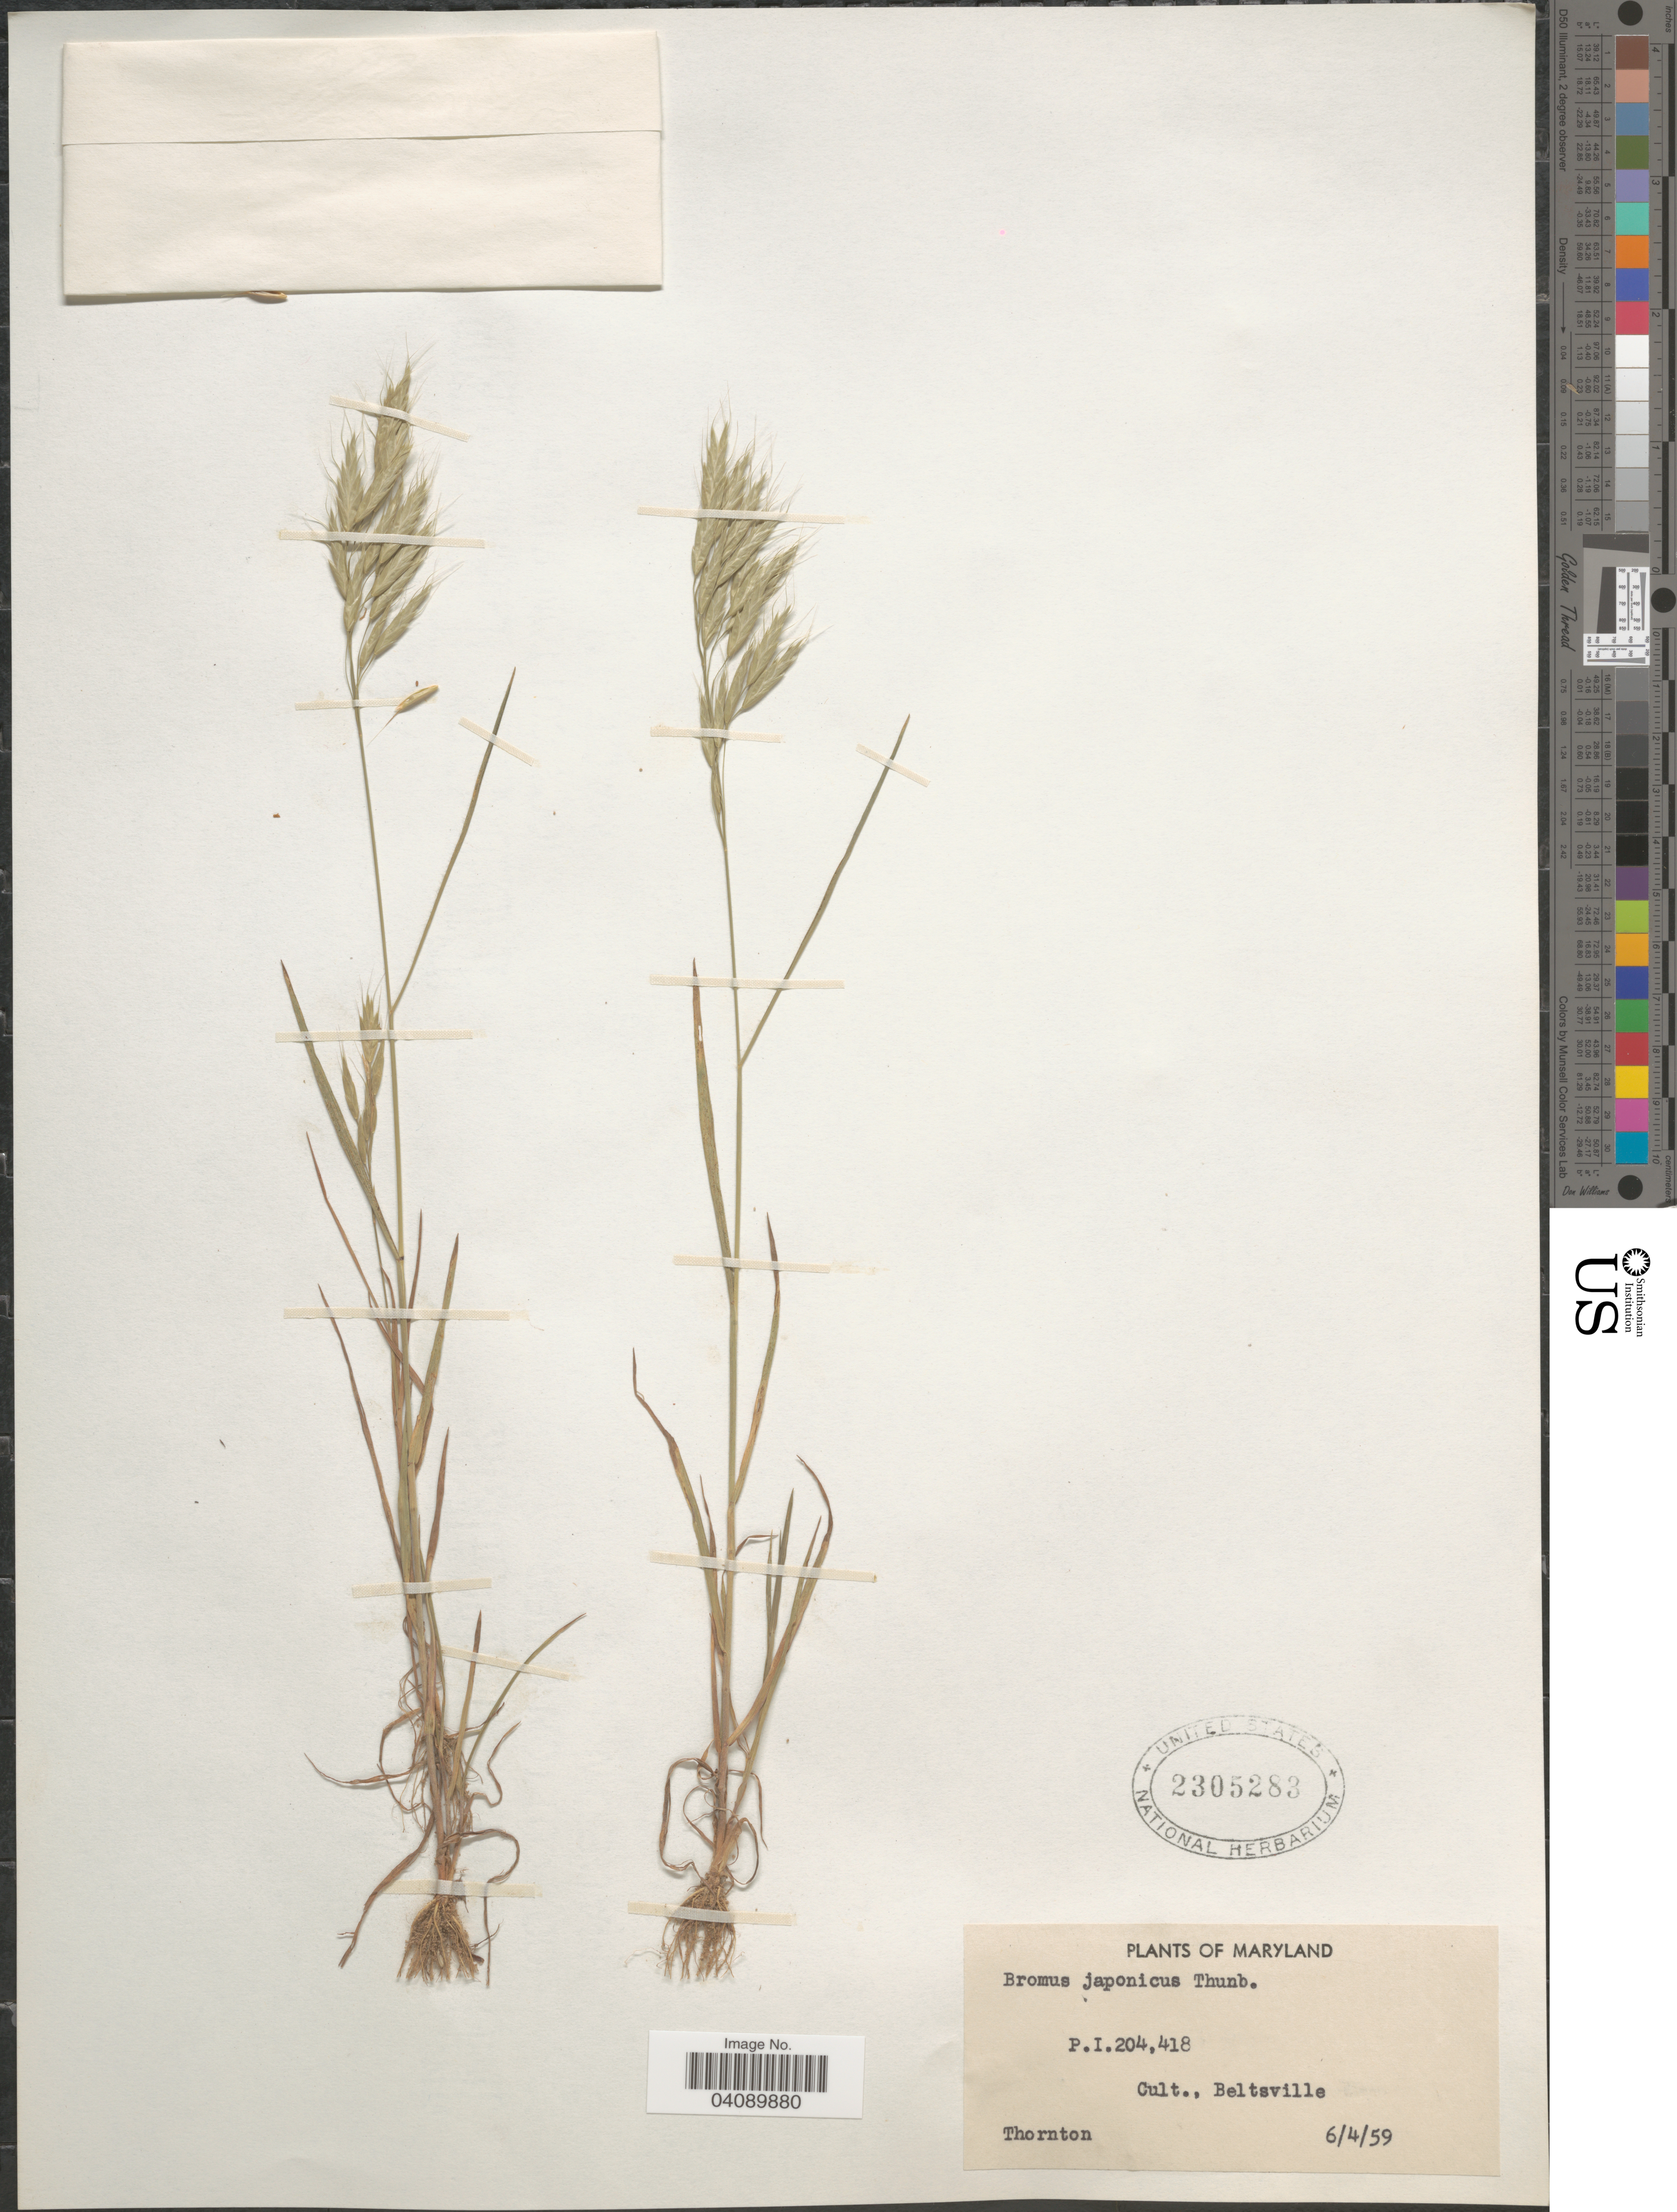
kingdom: Plantae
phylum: Tracheophyta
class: Liliopsida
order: Poales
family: Poaceae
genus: Bromus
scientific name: Bromus japonicus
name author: Houtt.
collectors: Thornton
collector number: P.I. 204418?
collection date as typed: Transcribed d/m/y: 4/6/59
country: United States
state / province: Maryland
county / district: Prince George's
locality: Cult., Beltsville.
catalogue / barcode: US 2305283